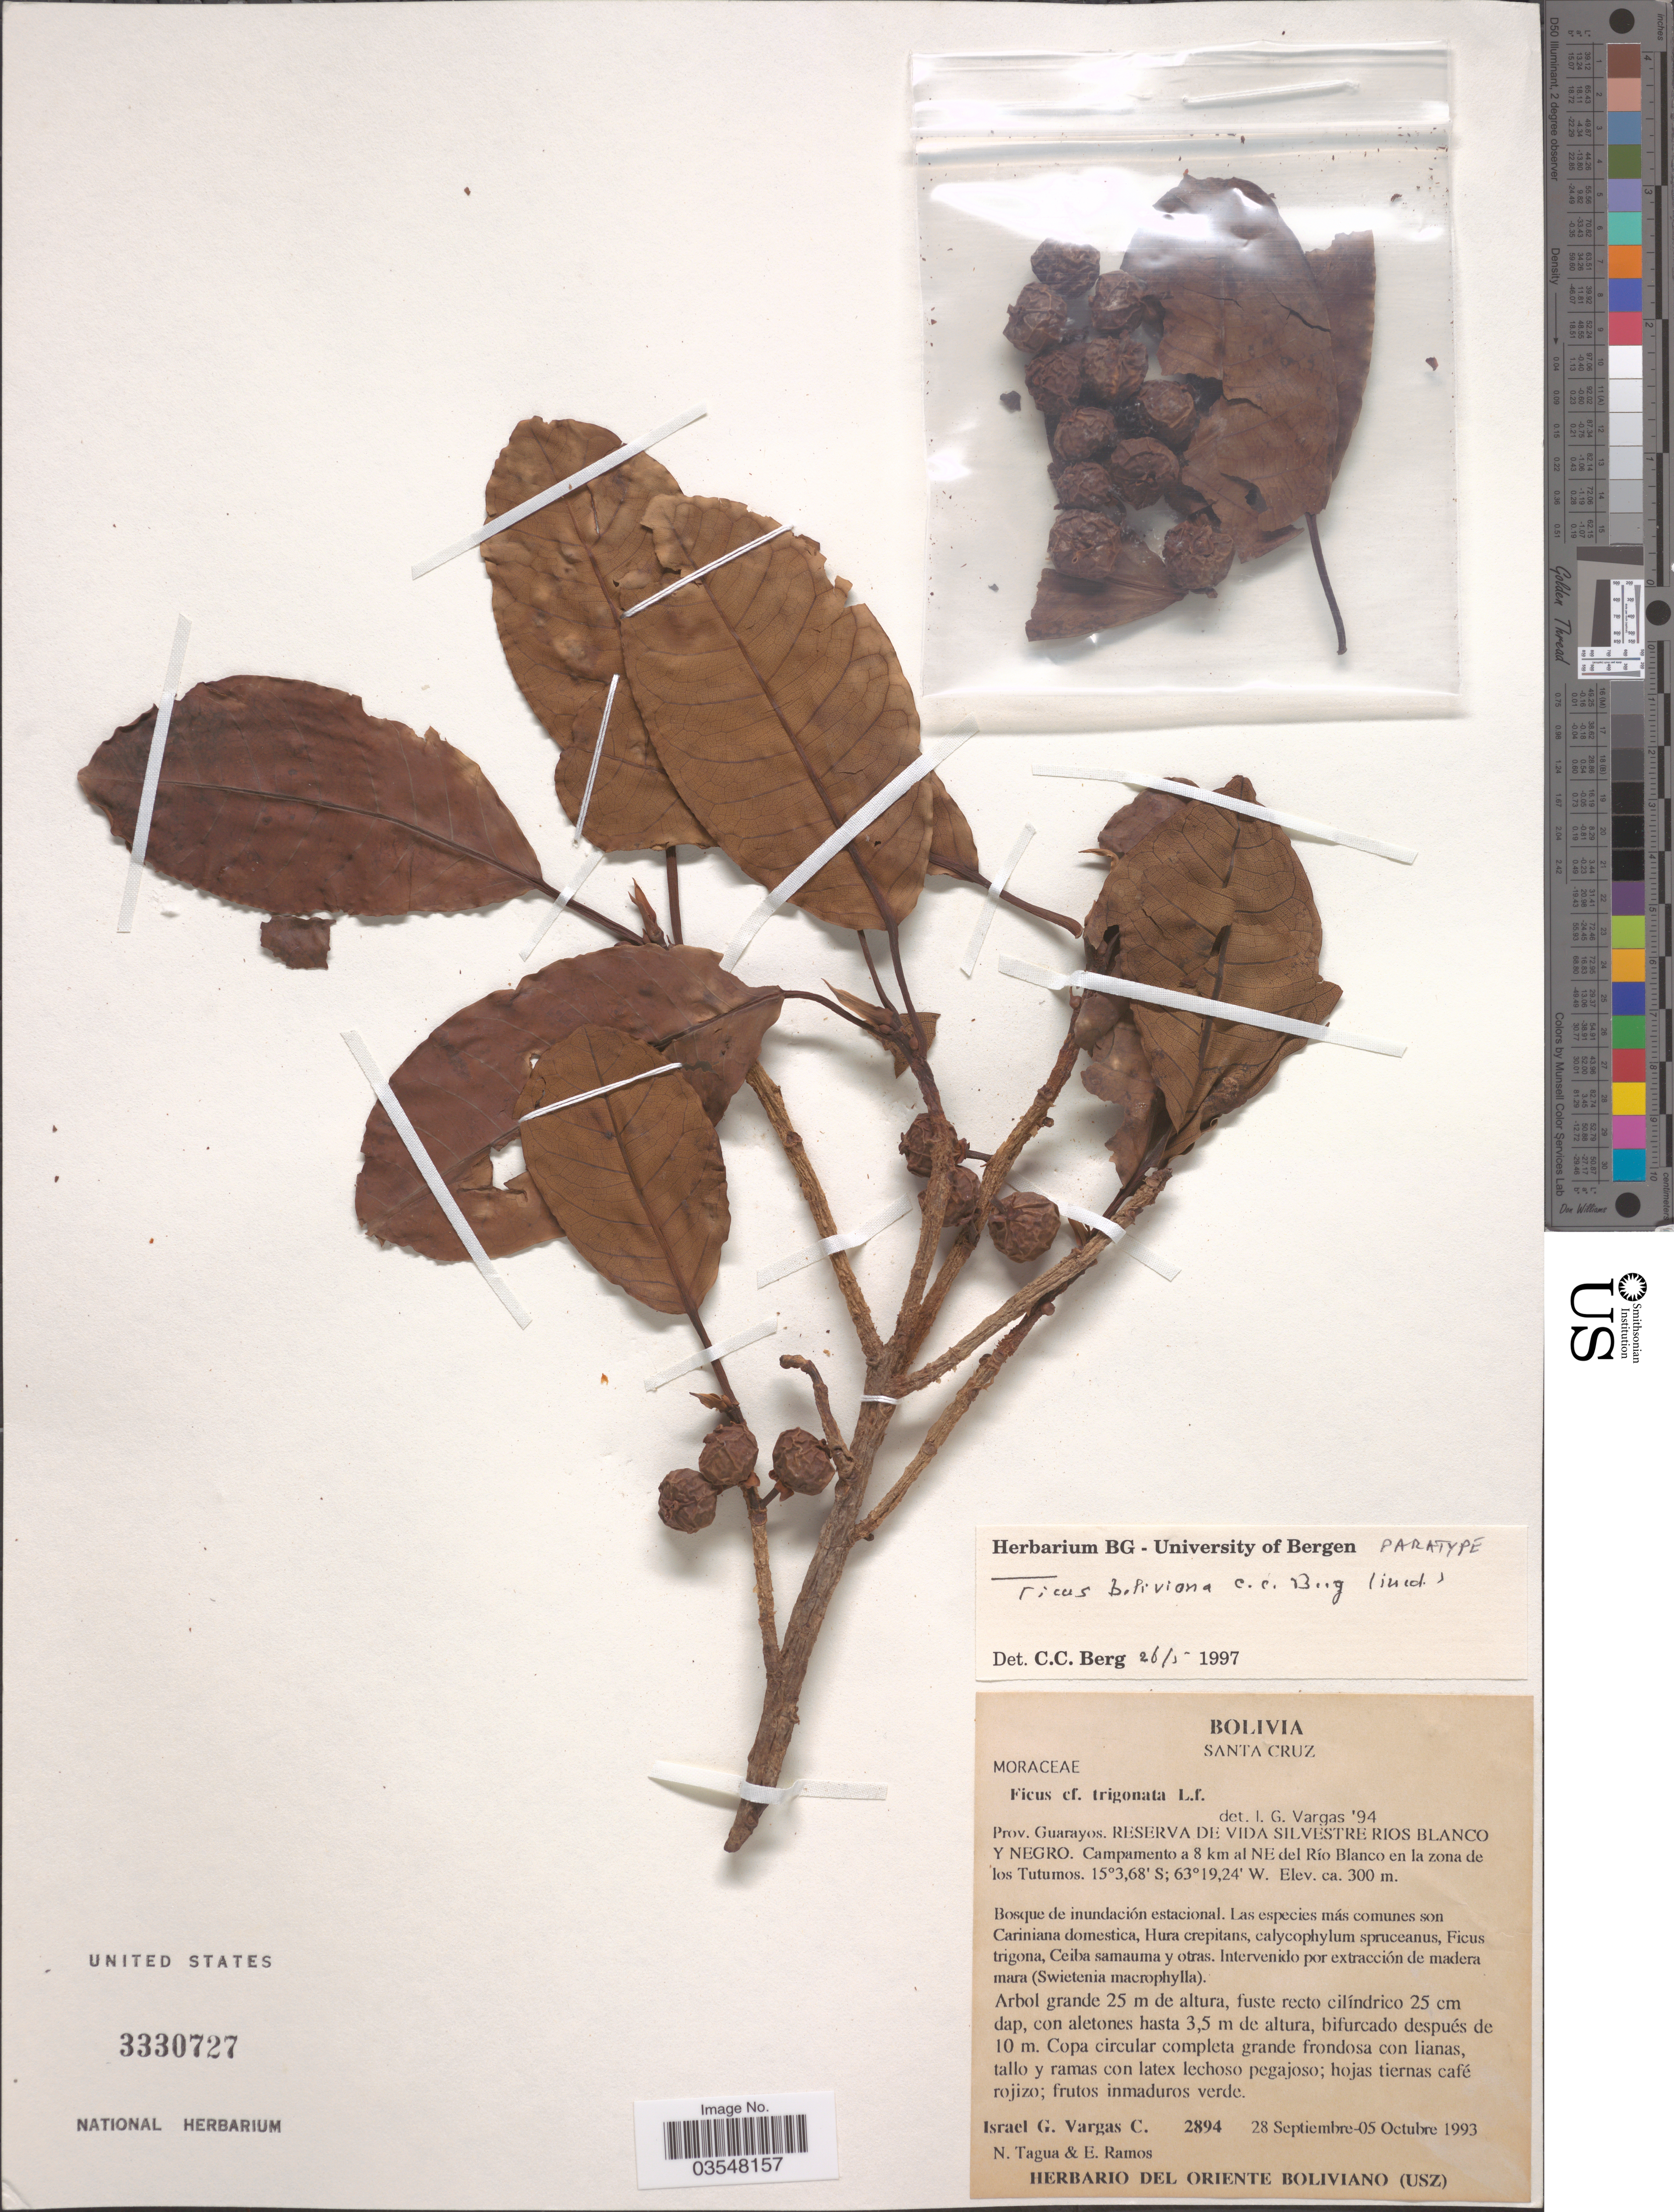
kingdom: Plantae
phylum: Tracheophyta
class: Magnoliopsida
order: Rosales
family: Moraceae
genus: Ficus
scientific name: Ficus boliviana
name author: C.C. Berg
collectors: I. G. Vargas C., N. Tagua & E. Ramos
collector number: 2894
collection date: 1993-09-28/1993-10-05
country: Bolivia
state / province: Santa Cruz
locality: Prov. Guarayos. Reserva de Vida Silvestre Rio Blanco y Negro. Campamento a 8 km al NE del Río Blanco en la zona de los Tutumos.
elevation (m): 300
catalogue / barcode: US 3330727